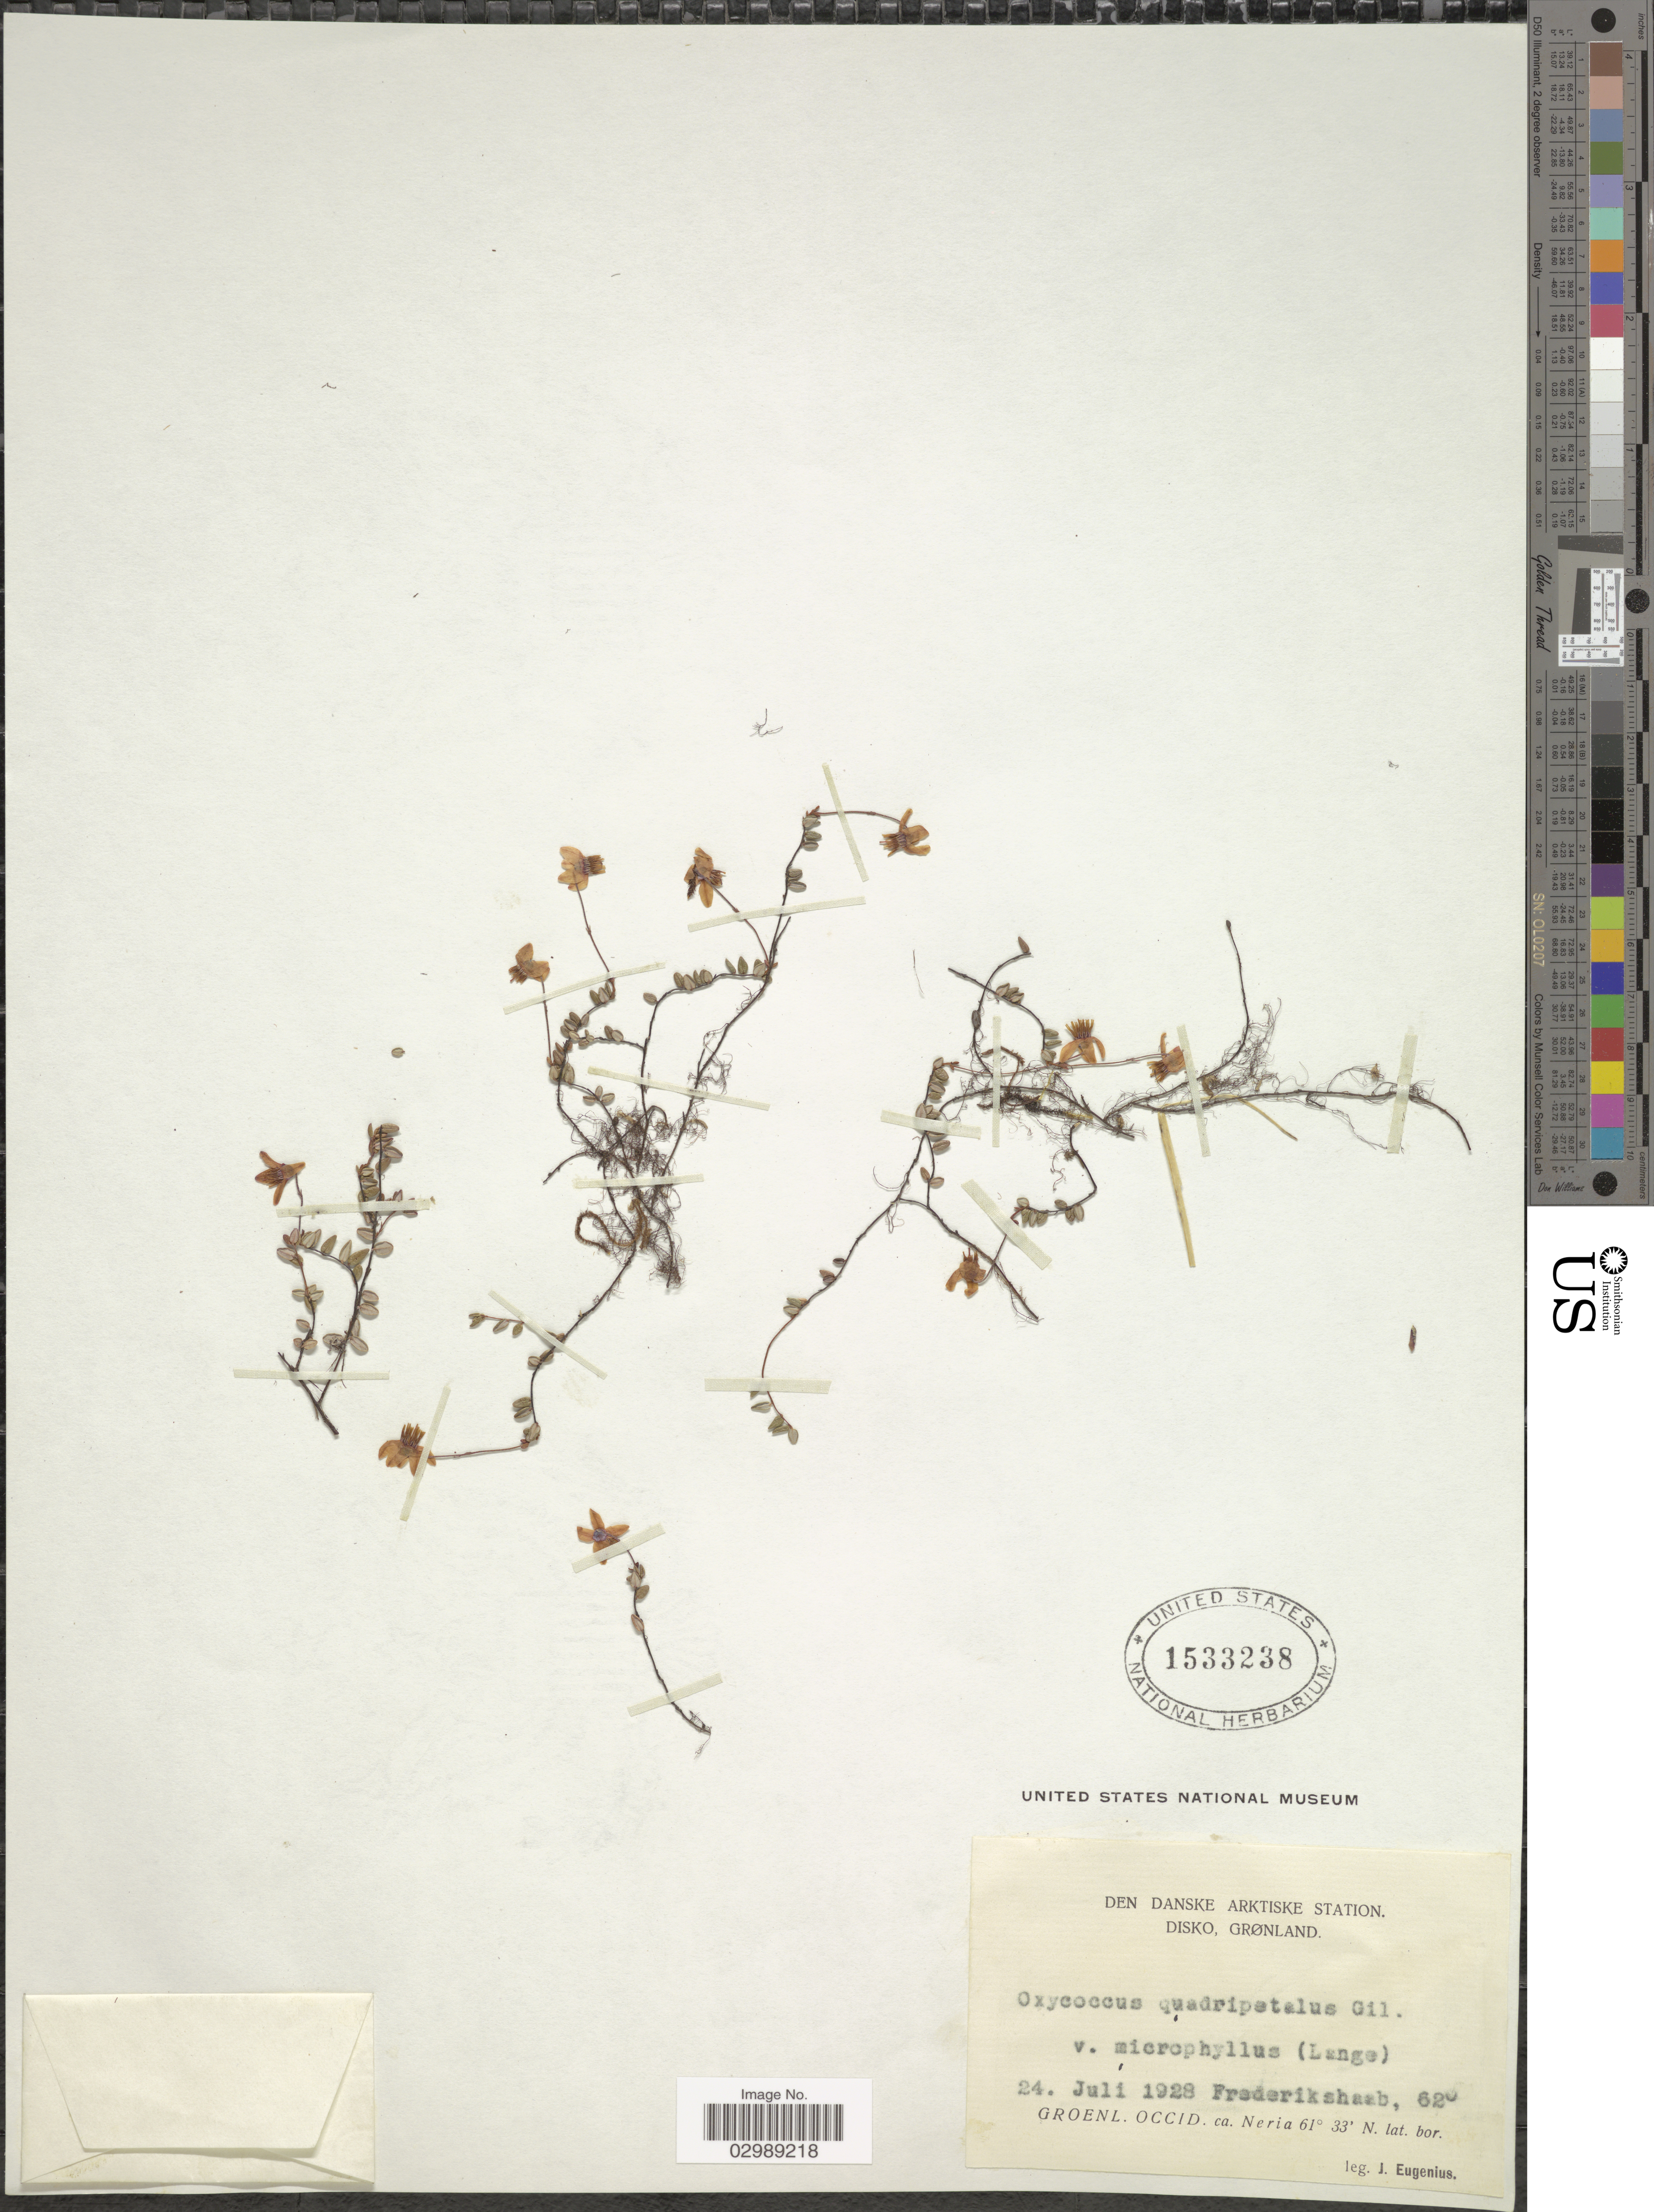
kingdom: Plantae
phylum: Tracheophyta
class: Magnoliopsida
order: Ericales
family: Ericaceae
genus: Vaccinium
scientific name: Vaccinium oxycoccos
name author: L.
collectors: J. Eugenius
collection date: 1928-07-24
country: Greenland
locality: Den Danske Arktiske Station. Disko, Grønland. Frederikshaab, 62°, Groenl. Occid. ca. Neria.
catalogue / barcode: US 1533238